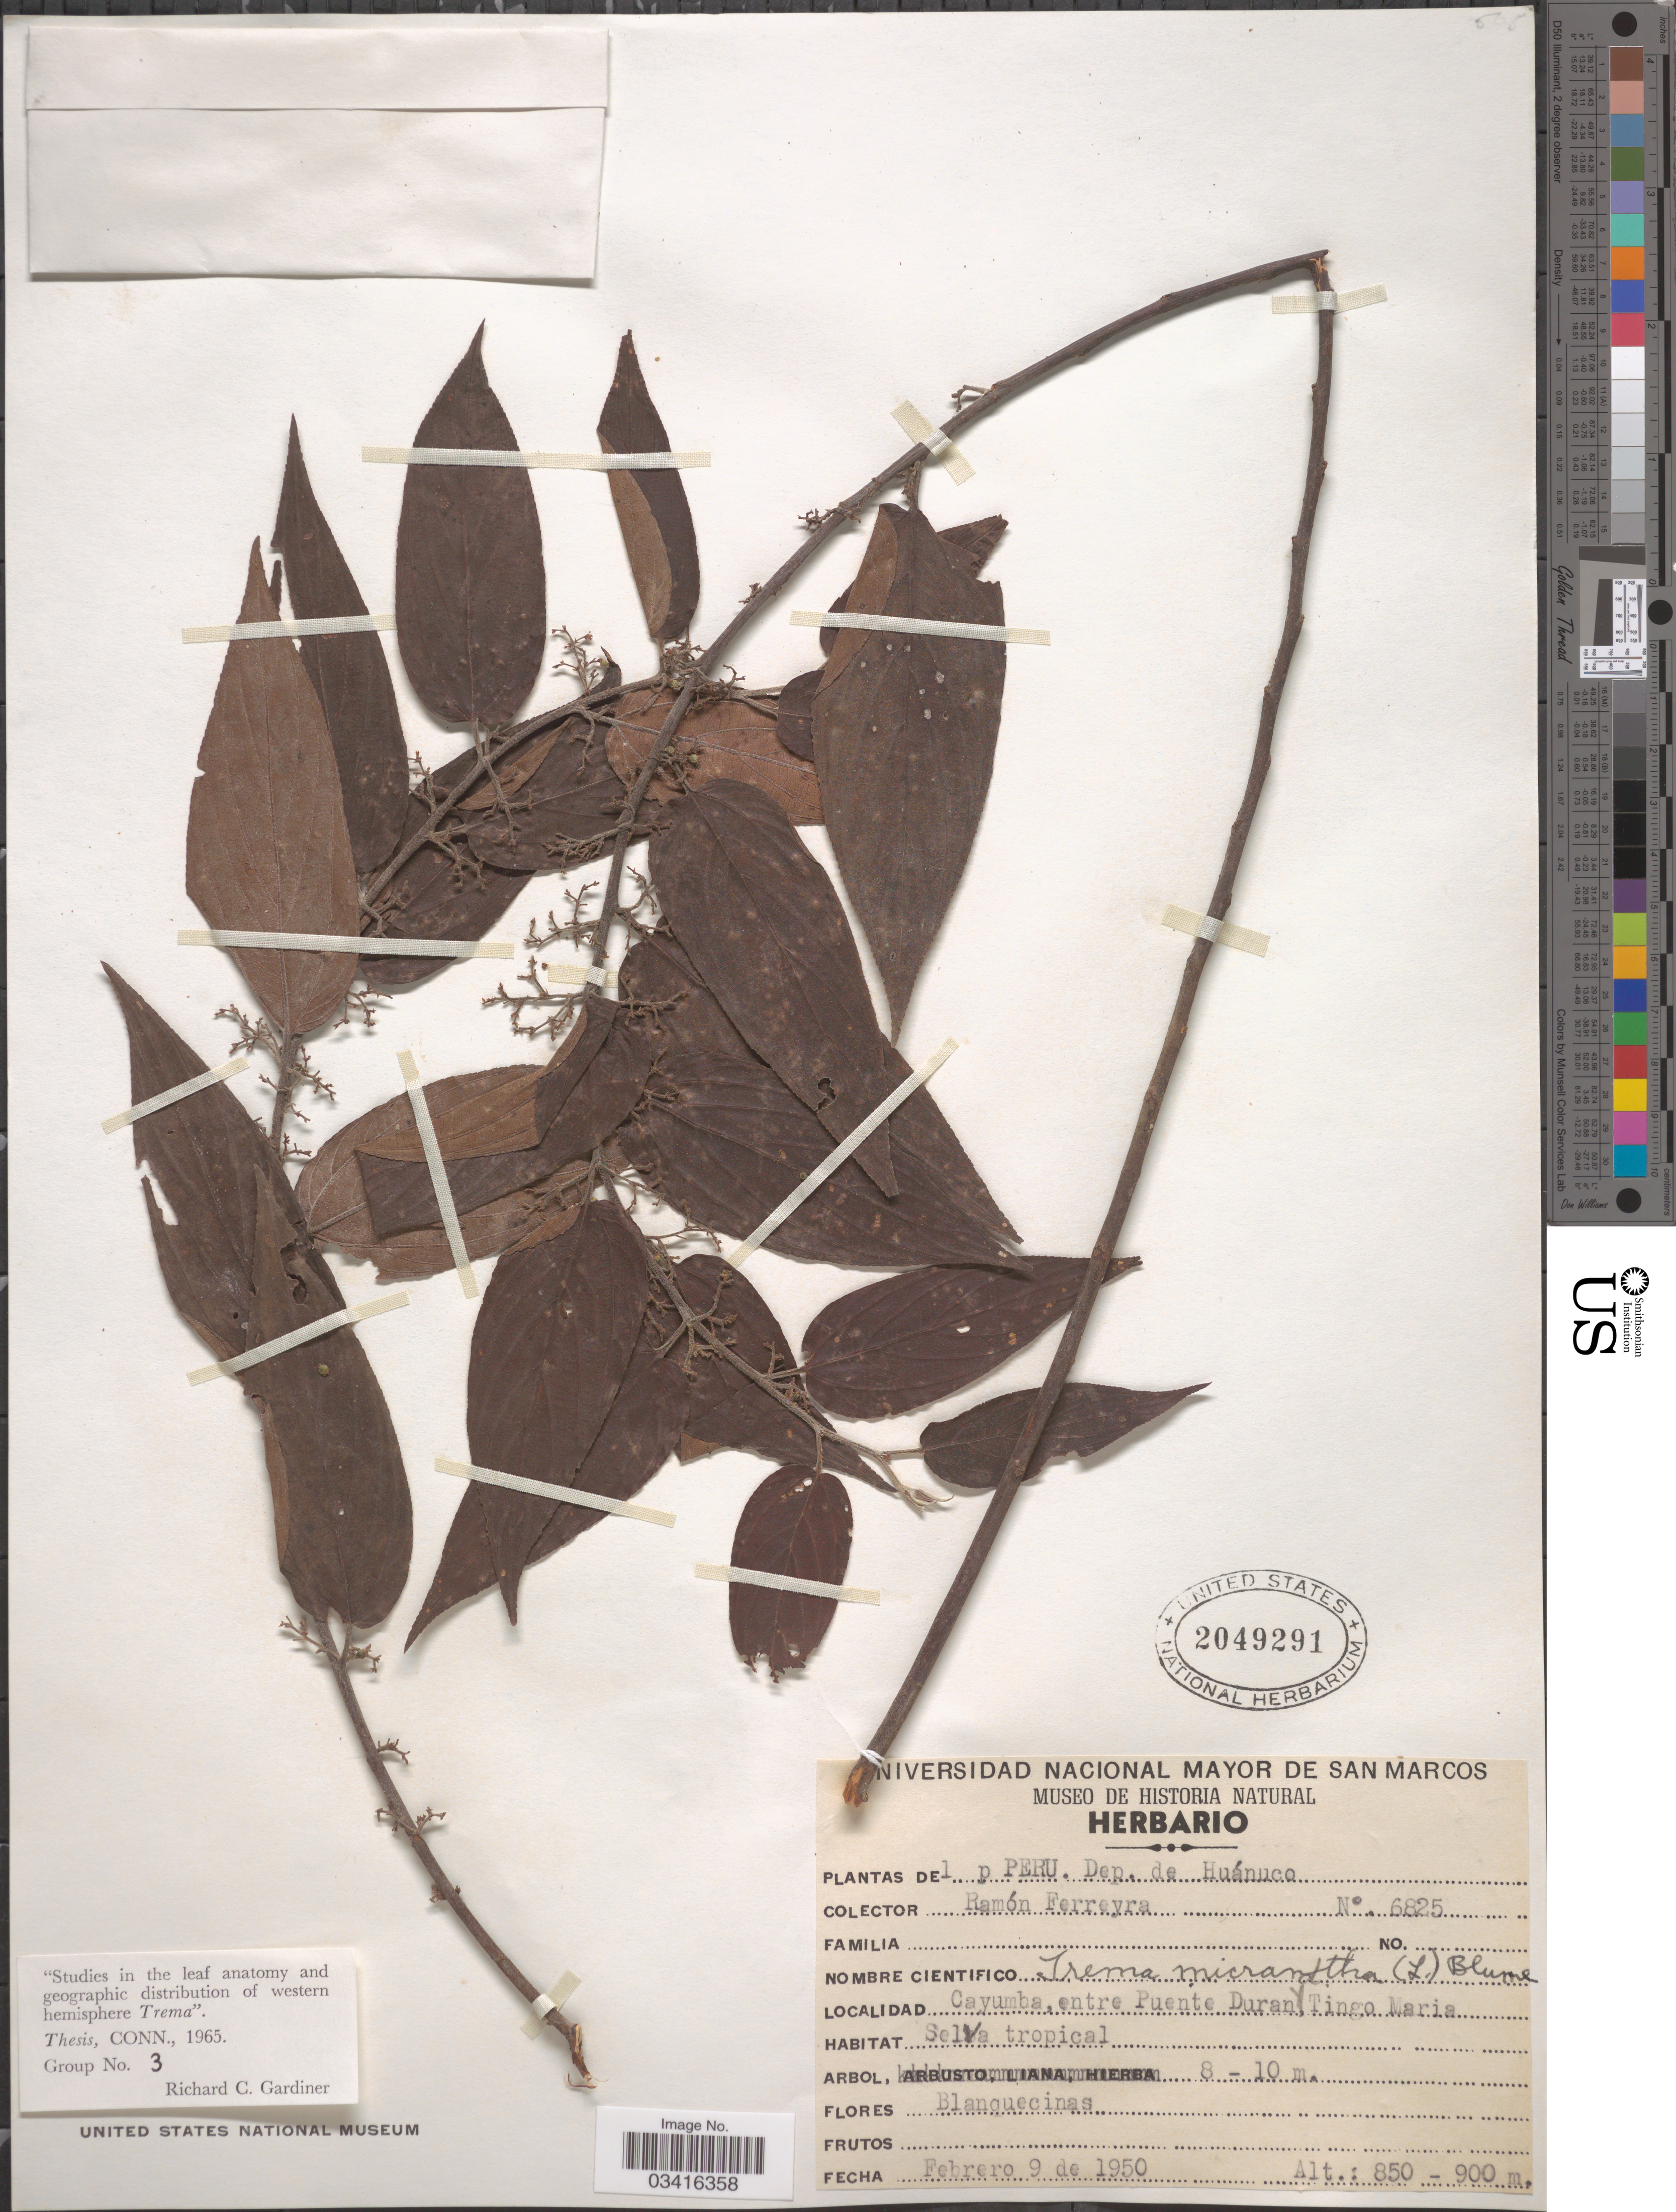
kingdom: Plantae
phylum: Tracheophyta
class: Magnoliopsida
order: Rosales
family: Cannabaceae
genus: Trema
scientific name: Trema micranthum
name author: (L.) Blume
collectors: R. A. Ferreyra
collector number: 6825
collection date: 1950-02-09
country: Peru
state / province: Huánuco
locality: Dep. de Huánuco. Cayumba, entre Puente Duran, Tingo Maria.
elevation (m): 850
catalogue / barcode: US 2049291